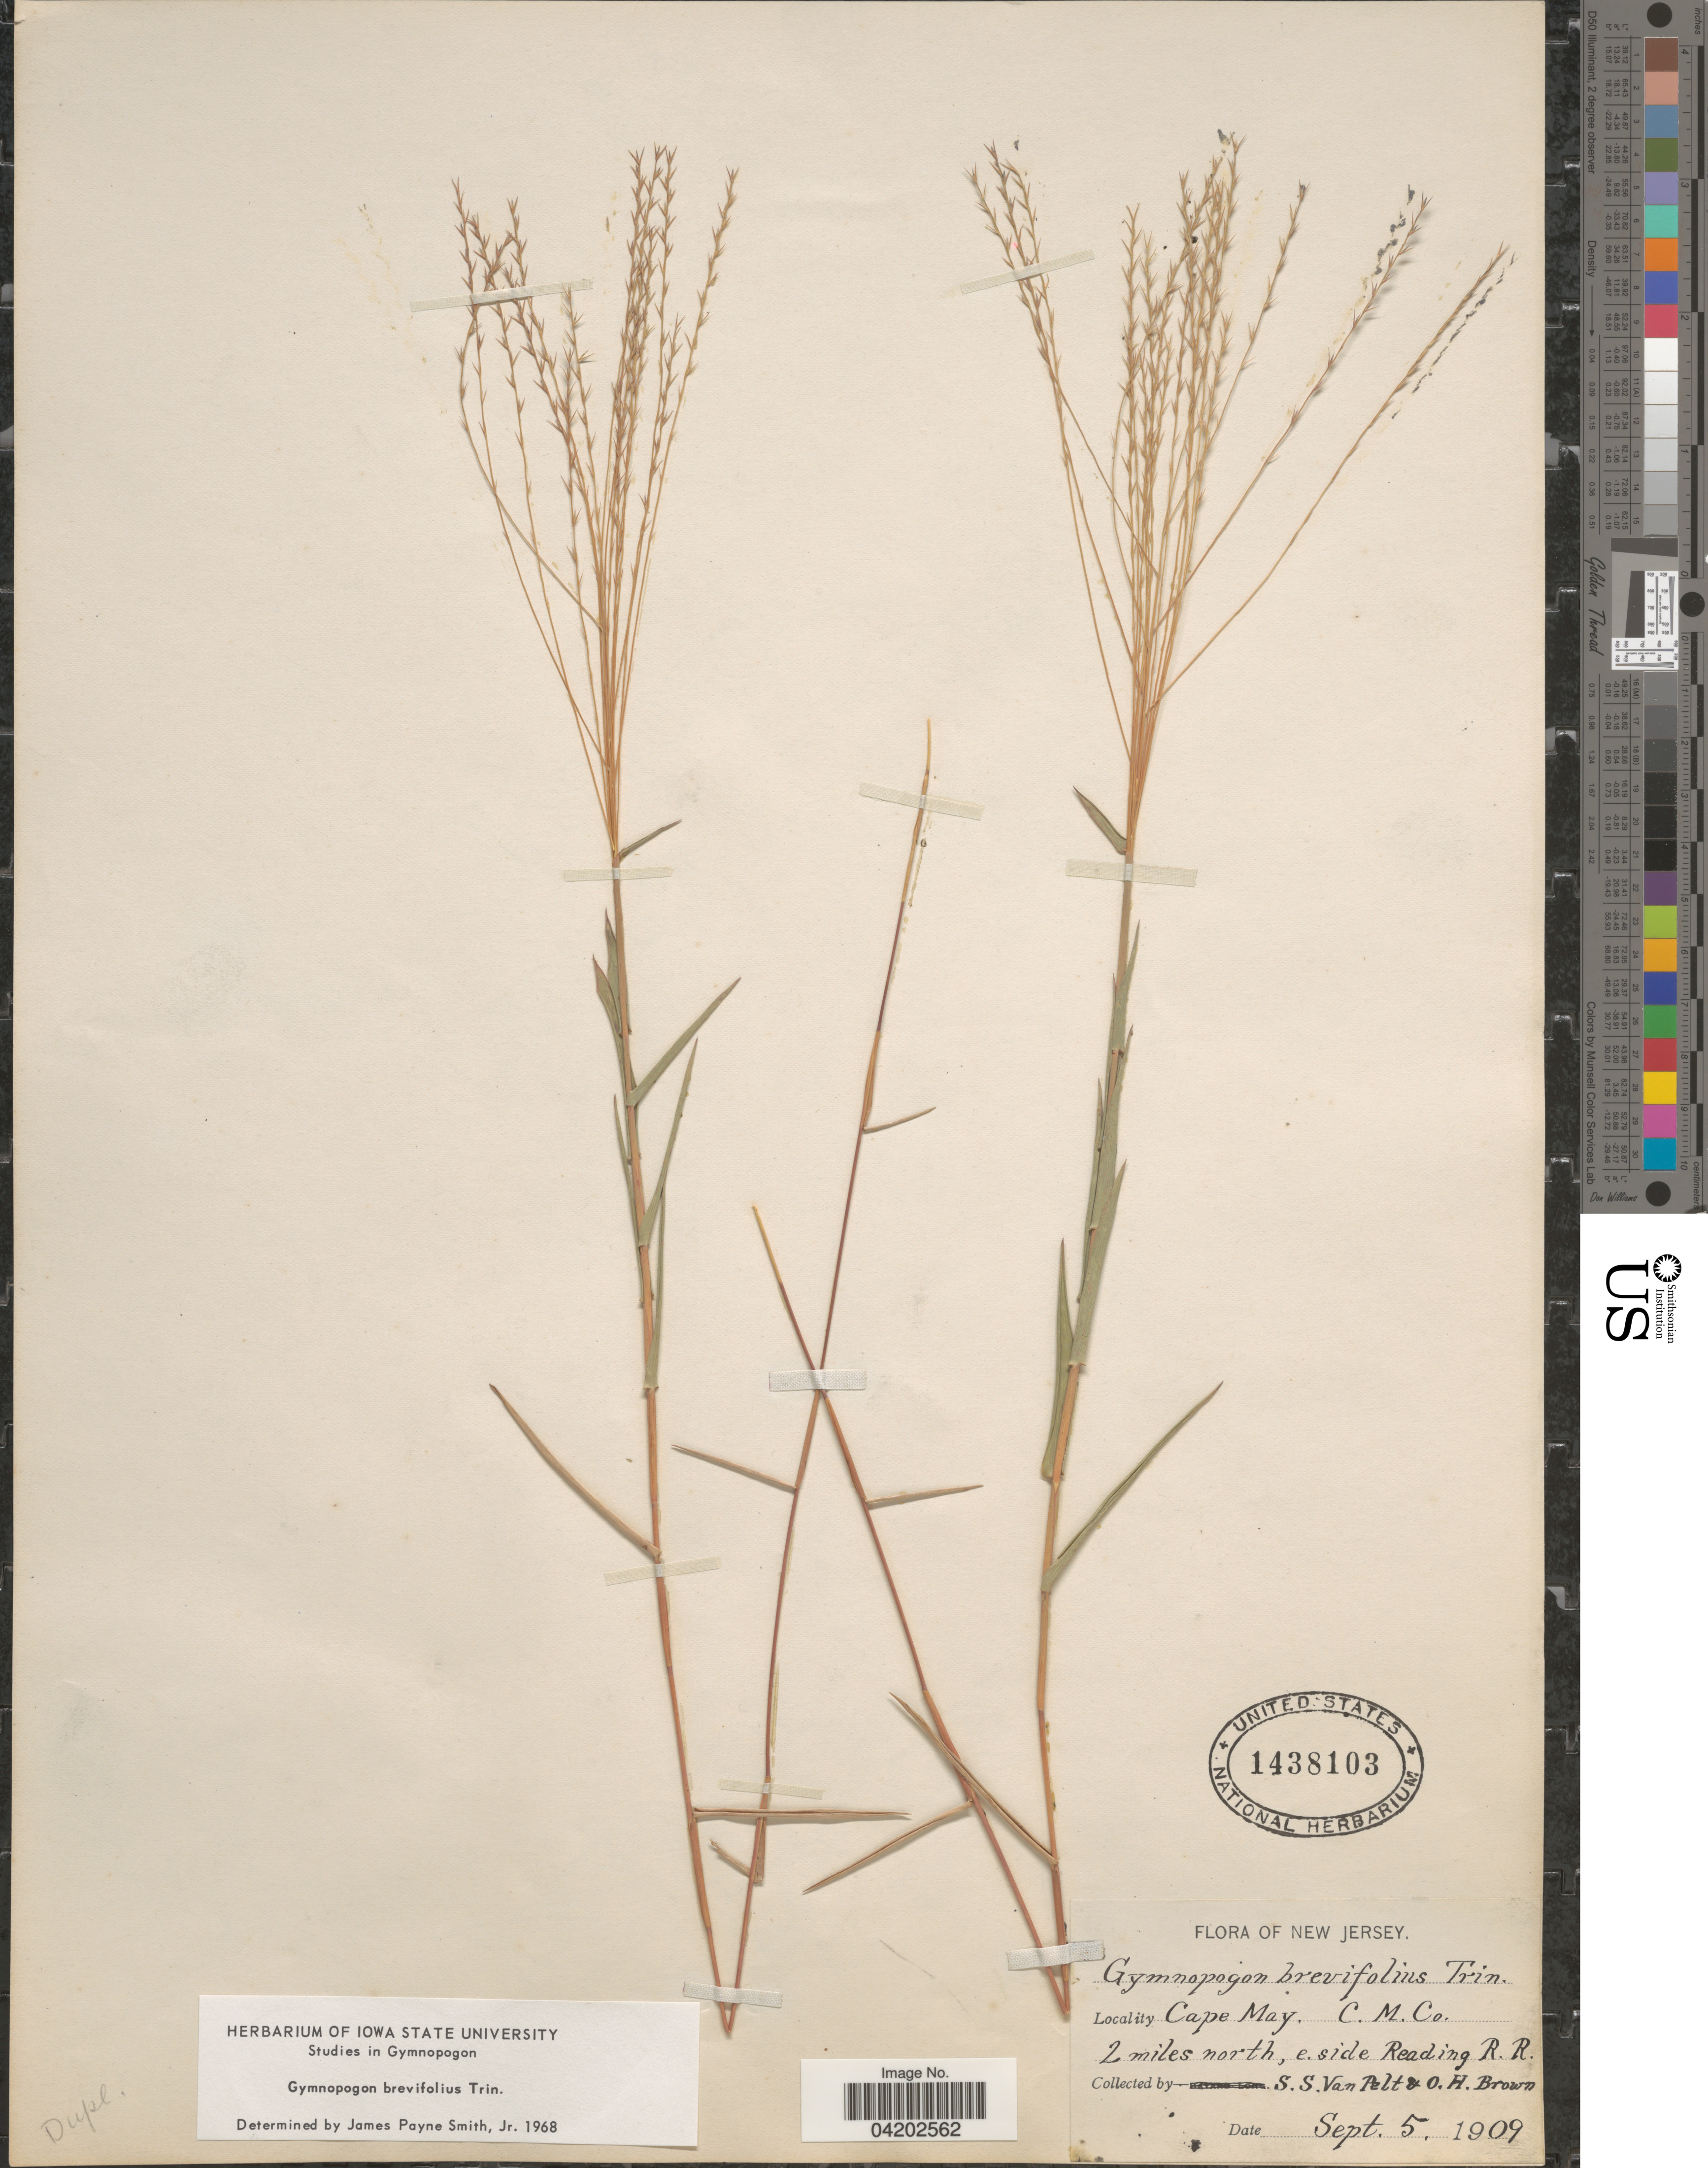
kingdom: Plantae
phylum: Tracheophyta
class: Liliopsida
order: Poales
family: Poaceae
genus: Gymnopogon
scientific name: Gymnopogon brevifolius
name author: Trin.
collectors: S. Van Pelt & O. Brown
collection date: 1909-09-05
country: United States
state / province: New Jersey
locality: Cape May. C.M. Co. 2 miles north, e. side Reading R.R.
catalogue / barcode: US 1438103